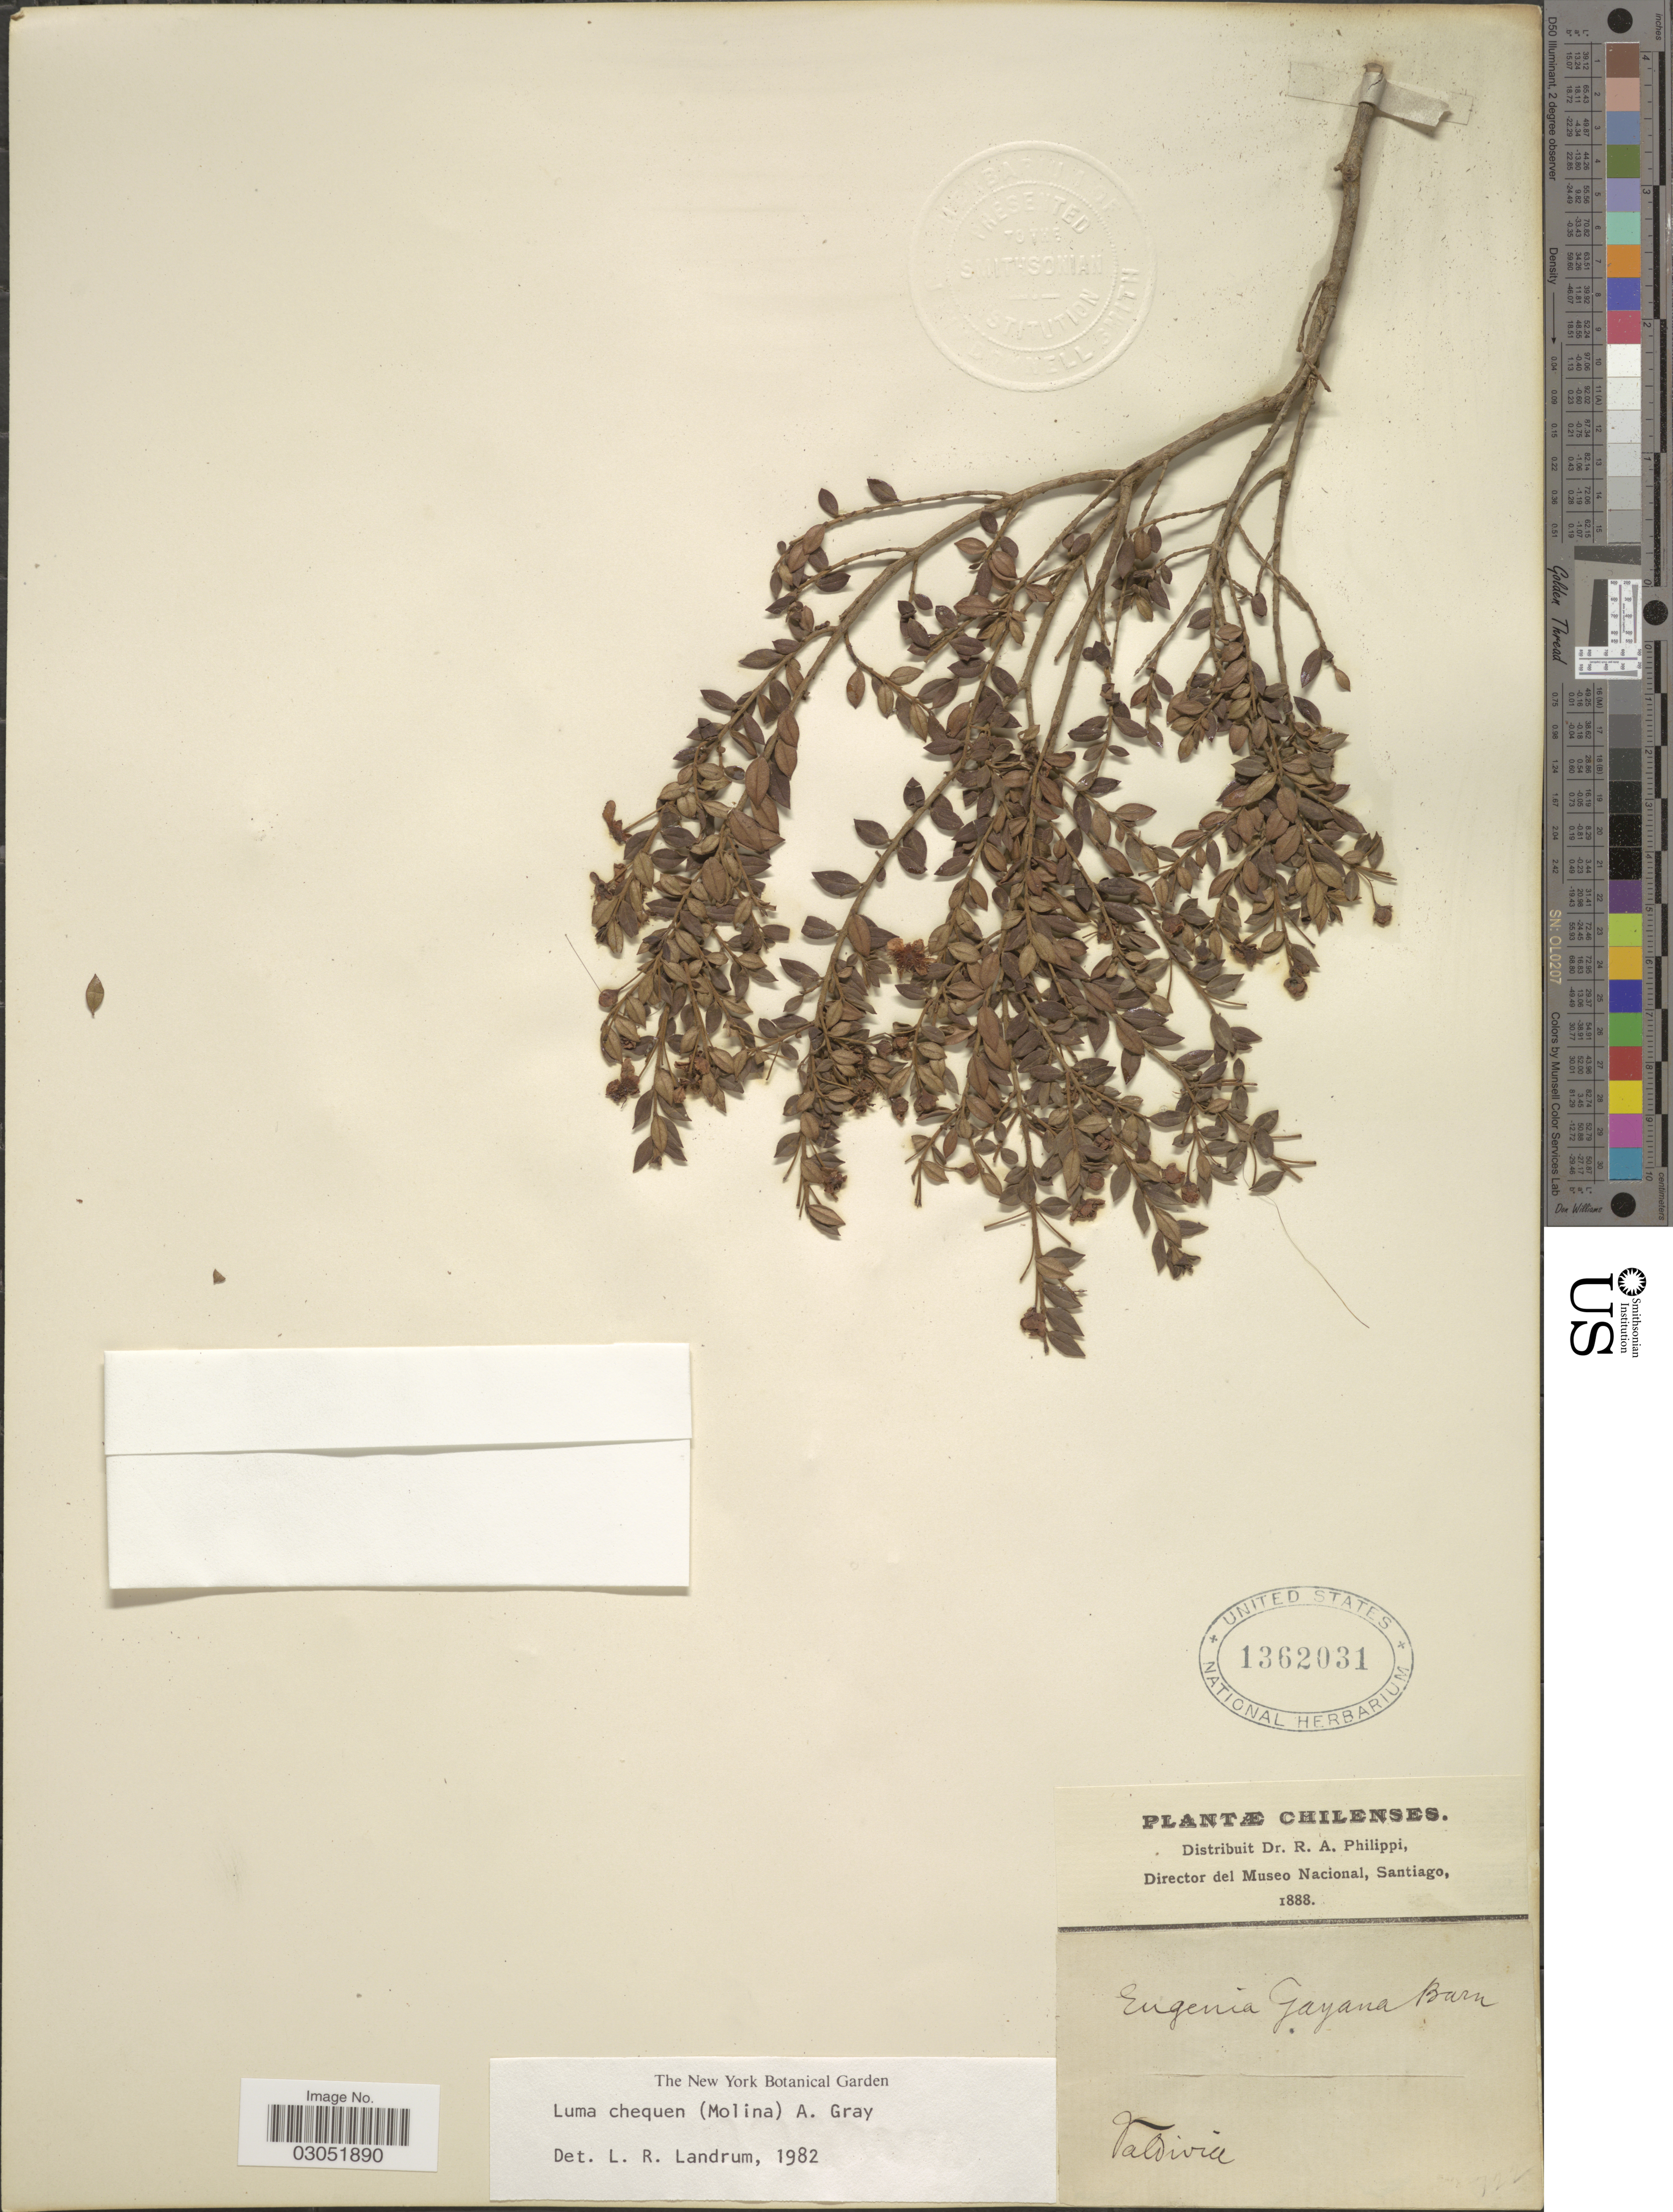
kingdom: Plantae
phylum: Tracheophyta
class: Magnoliopsida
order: Myrtales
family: Myrtaceae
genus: Luma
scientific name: Luma chequen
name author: (Molina) A. Gray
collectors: R. A. Philippi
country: Chile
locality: Valdivia.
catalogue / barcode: US 1362031